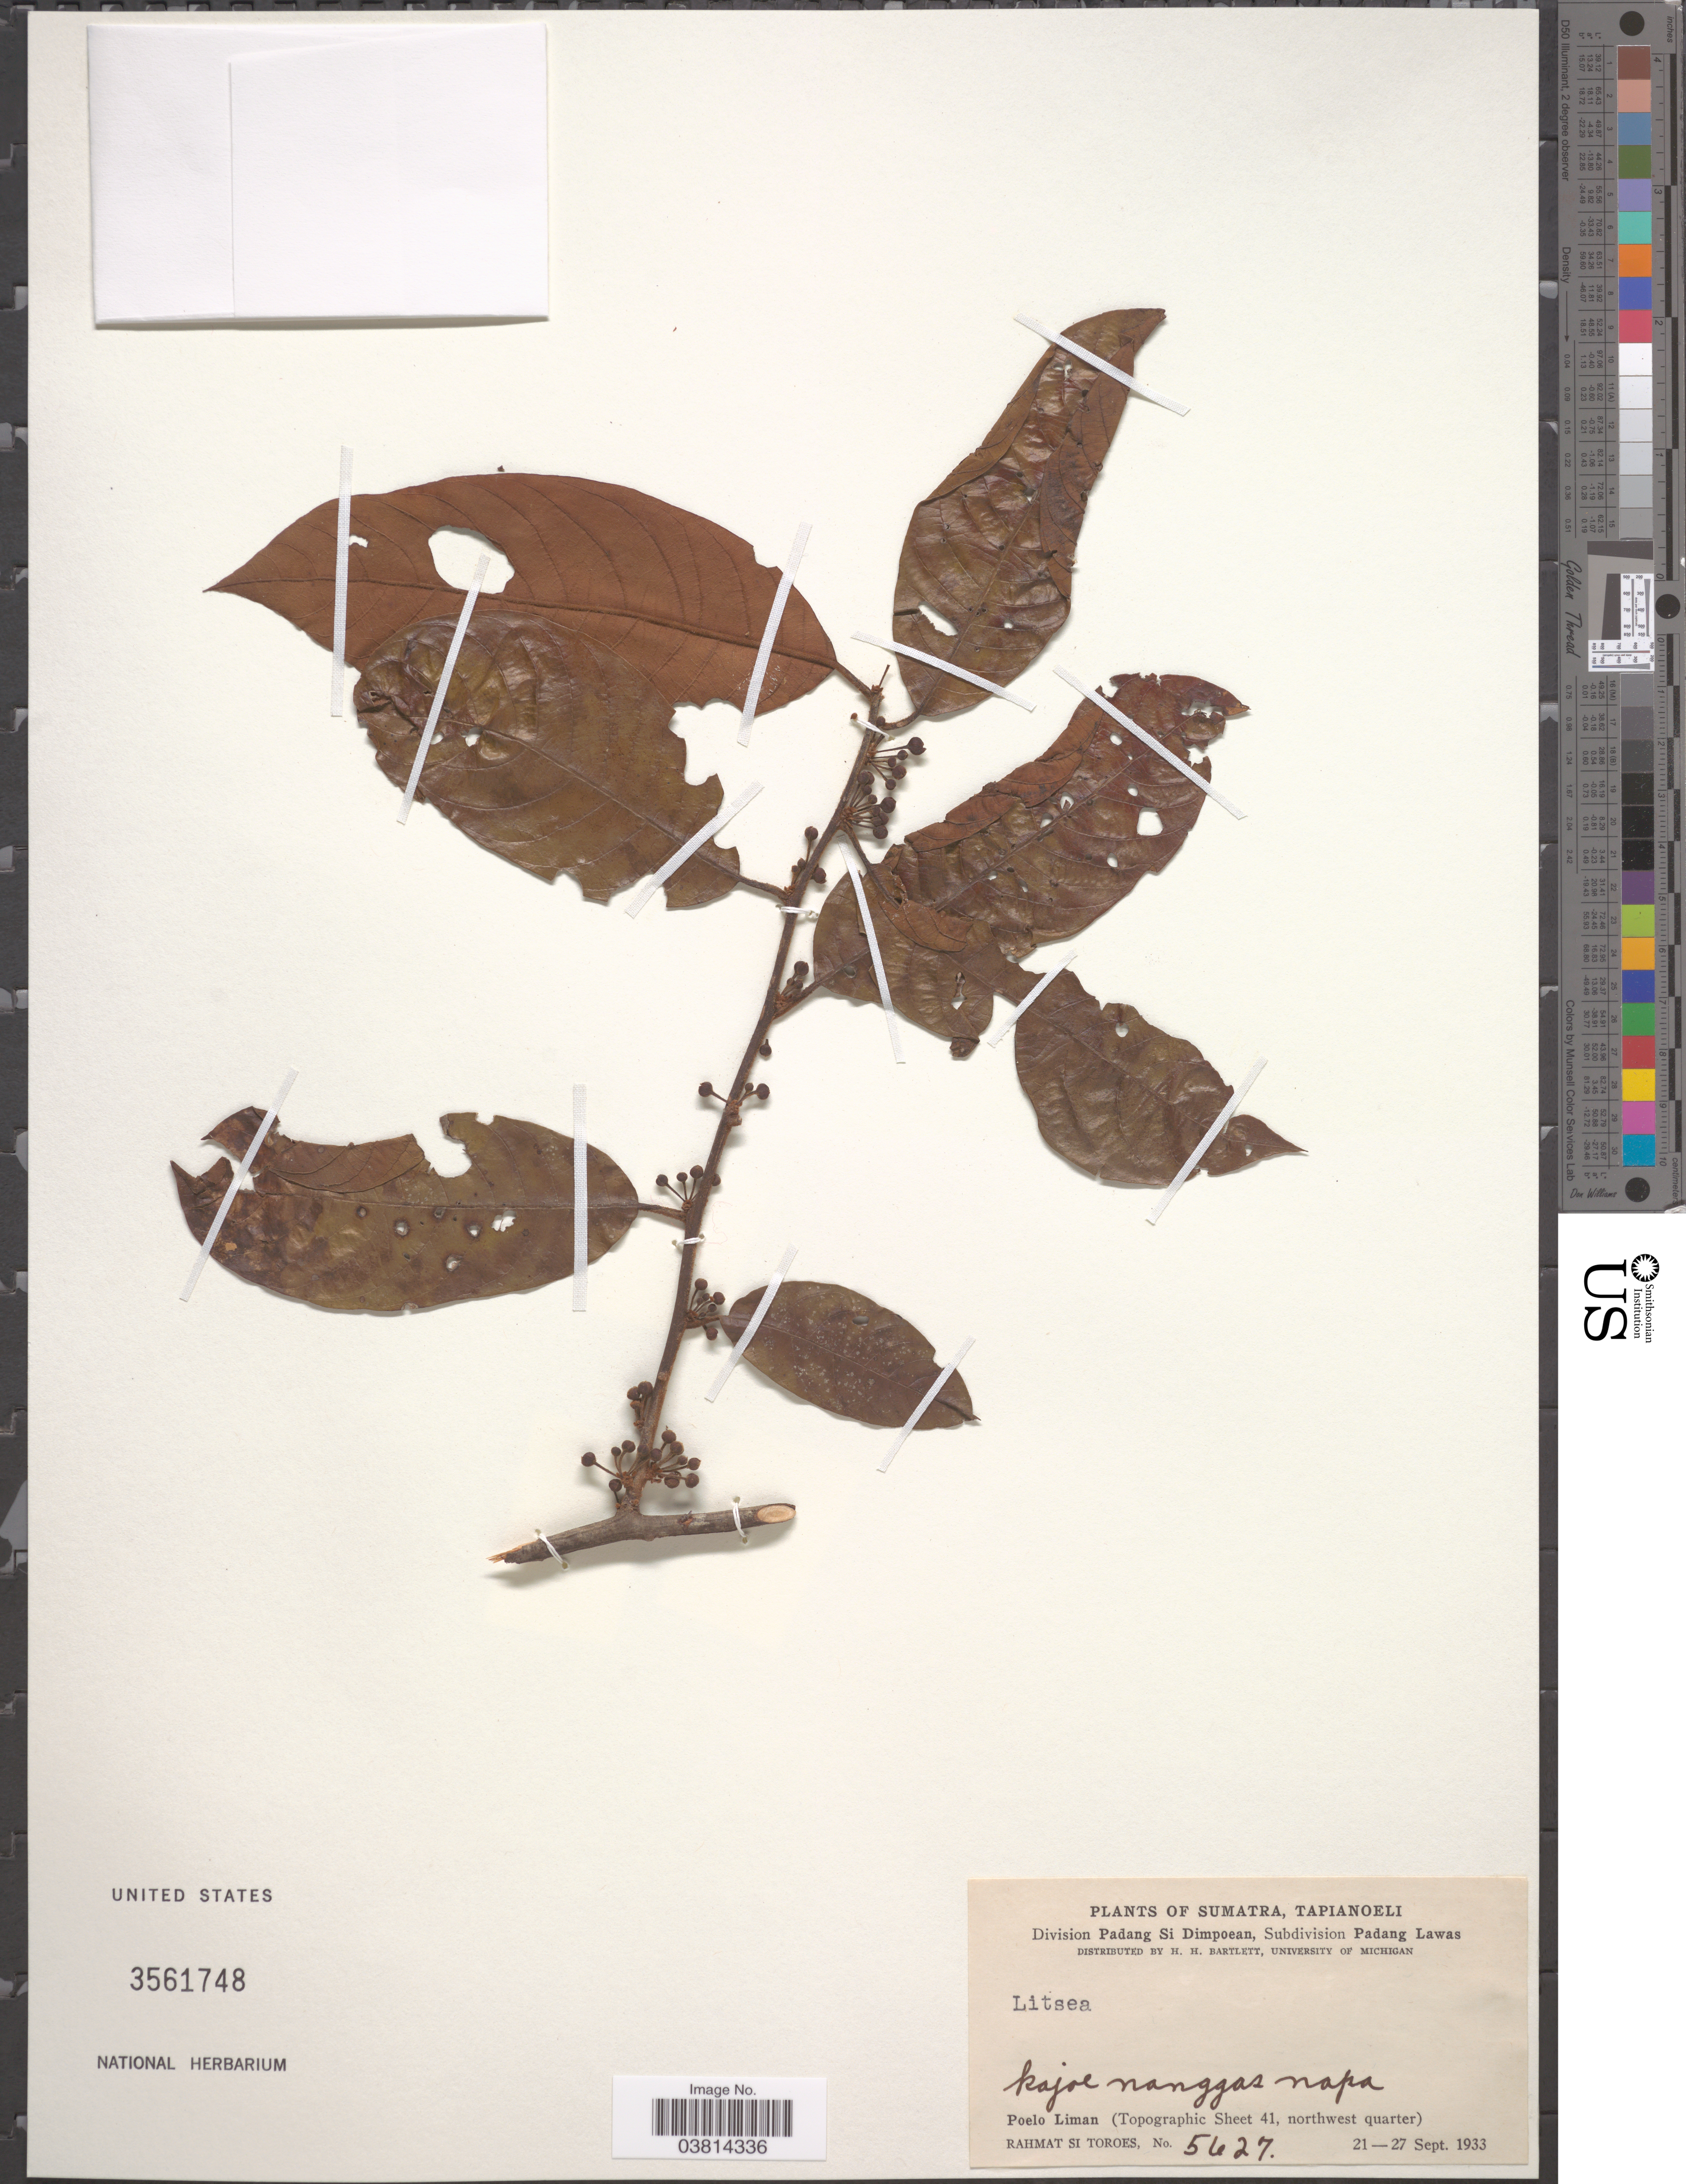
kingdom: Plantae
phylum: Tracheophyta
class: Magnoliopsida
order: Laurales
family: Lauraceae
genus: Litsea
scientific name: Litsea sp.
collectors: Rahmat Si Boeea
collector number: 5627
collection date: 1933-09-21/1933-09-27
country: Indonesia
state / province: Sumatra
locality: Tapianoeli. Division Padang Si Dimpoean, Subvision Padang Lawas. Poelo Liman (Topographic Sheet 41, northwest quarter).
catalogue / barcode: US 3561748